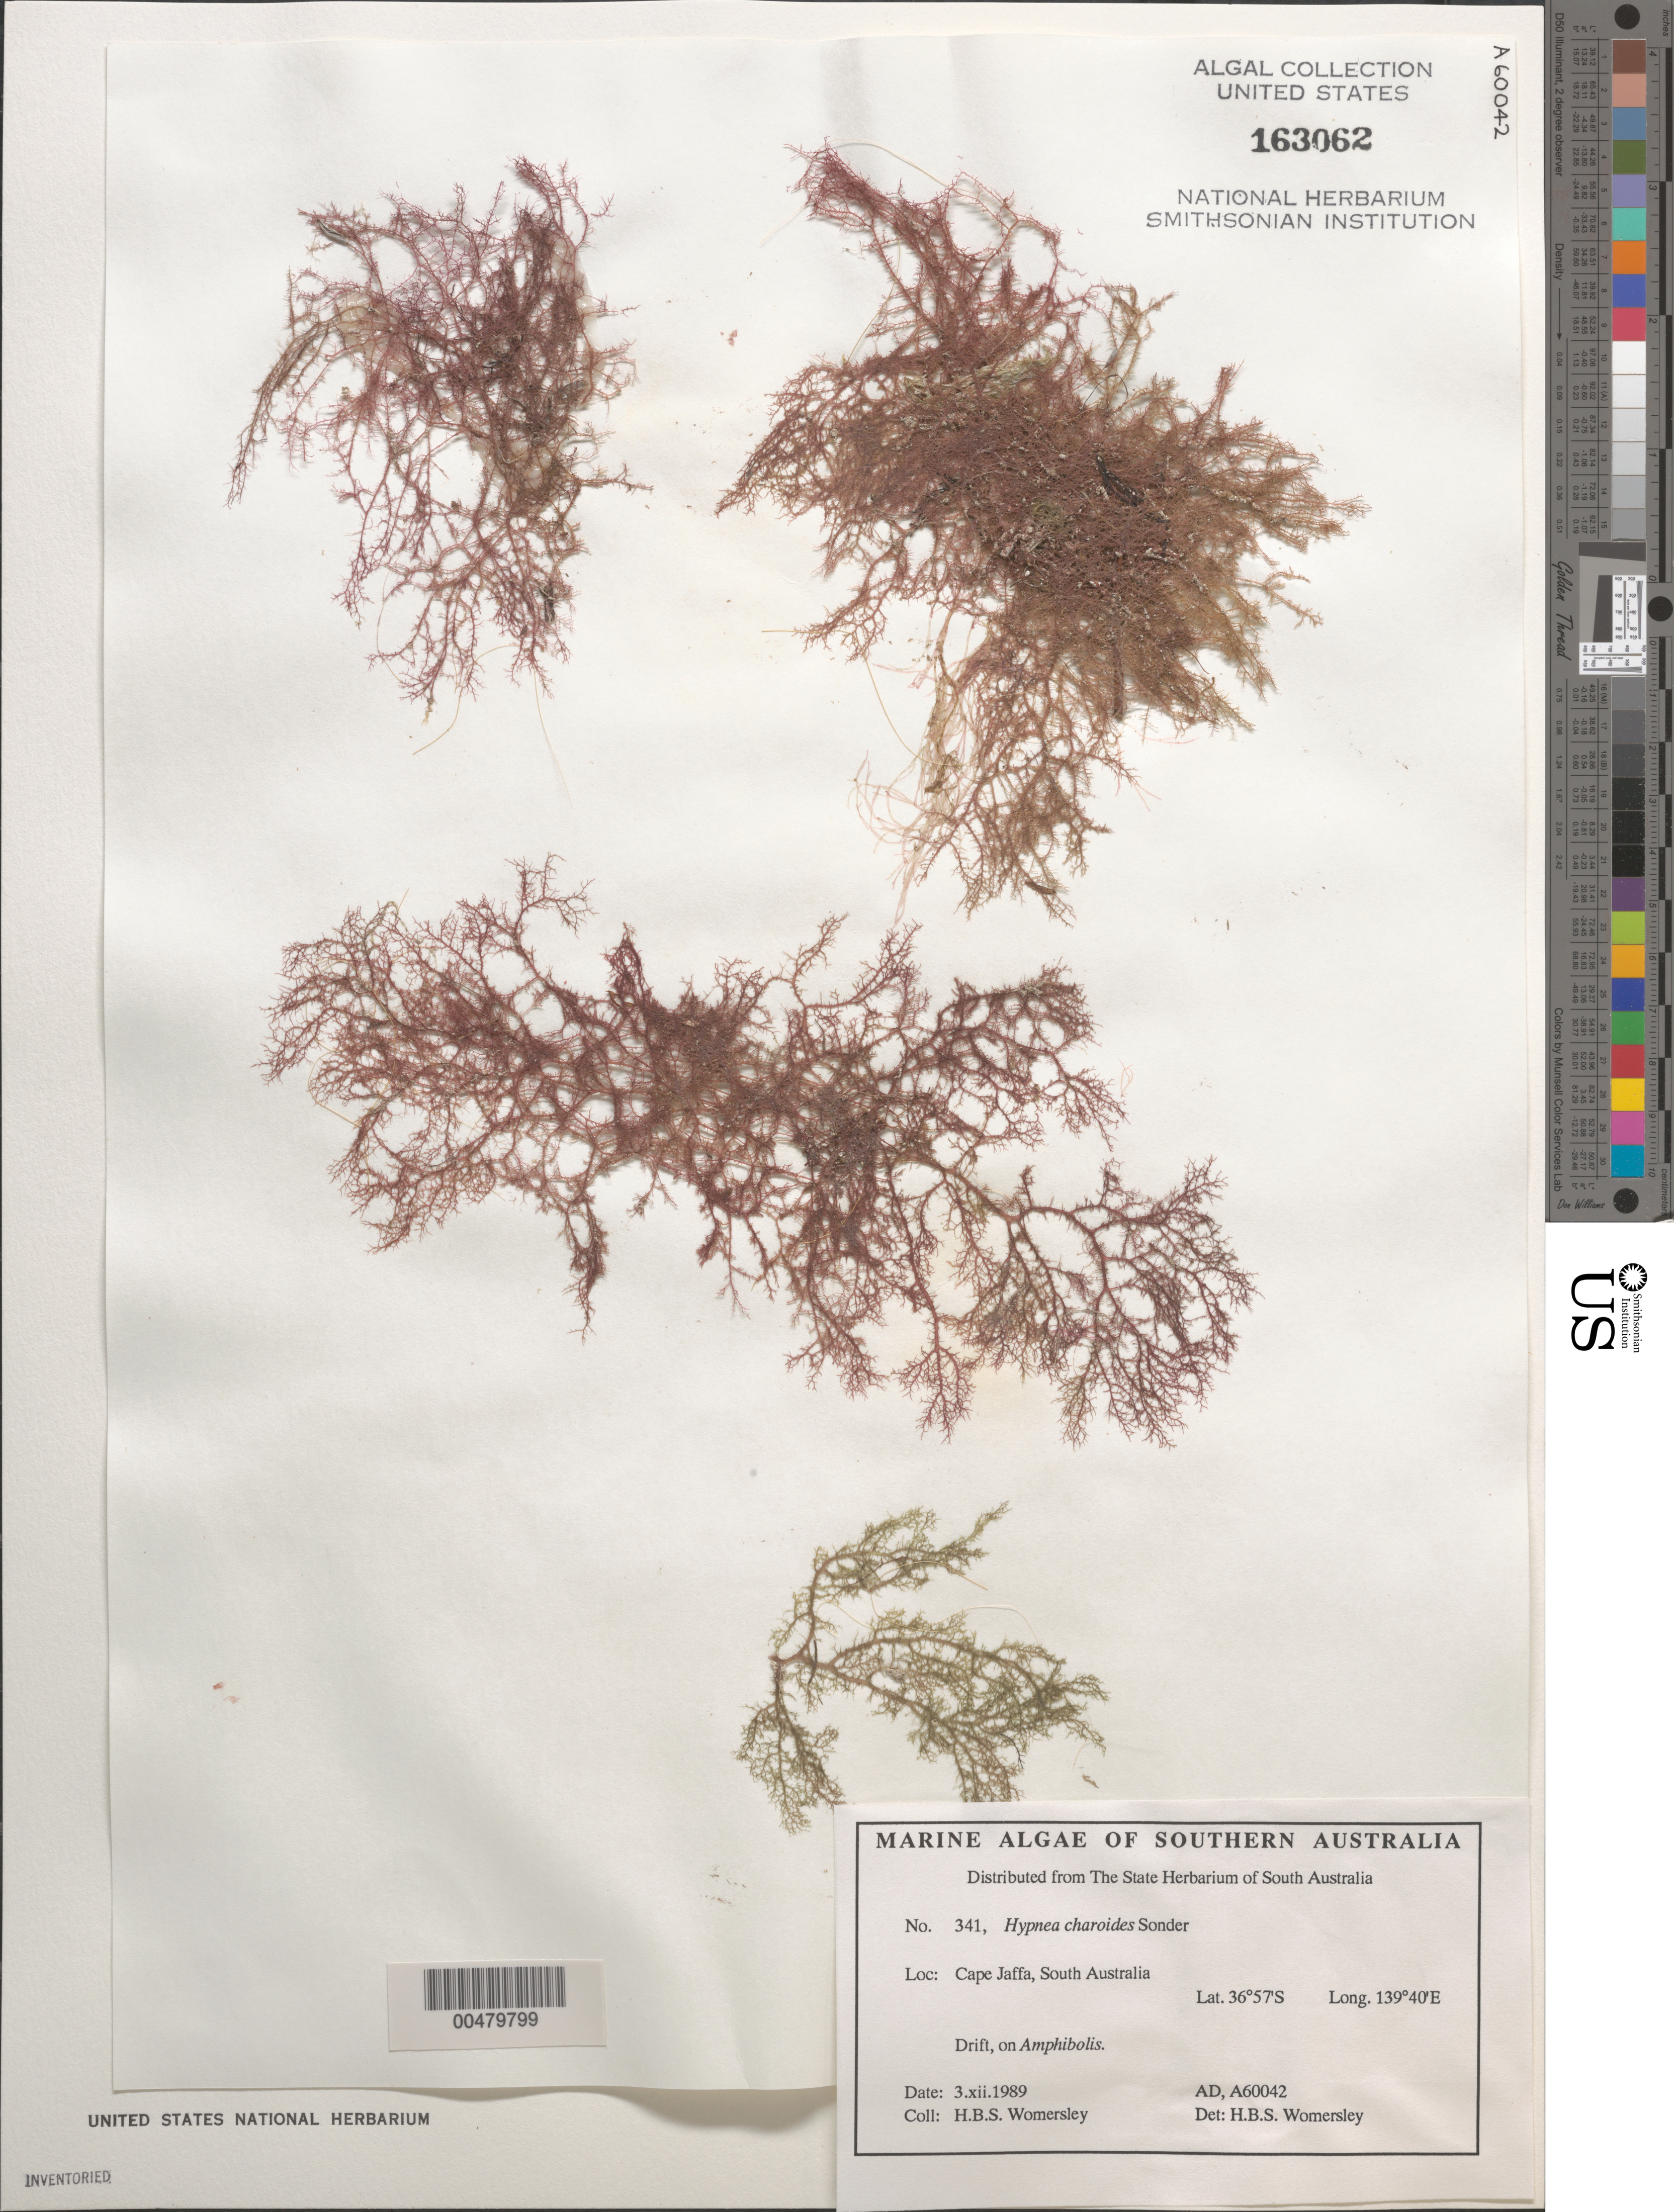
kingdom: Plantae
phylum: Rhodophyta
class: Florideophyceae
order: Gigartinales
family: Cystocloniaceae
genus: Hypnea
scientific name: Hypnea charoides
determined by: Womersley, H. B. S.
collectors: H. B. S. Womersley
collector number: AD A60042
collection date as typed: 03 Dec 1989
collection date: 1989-12-03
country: Australia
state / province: South Australia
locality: Cape jaffa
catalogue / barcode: US 163062